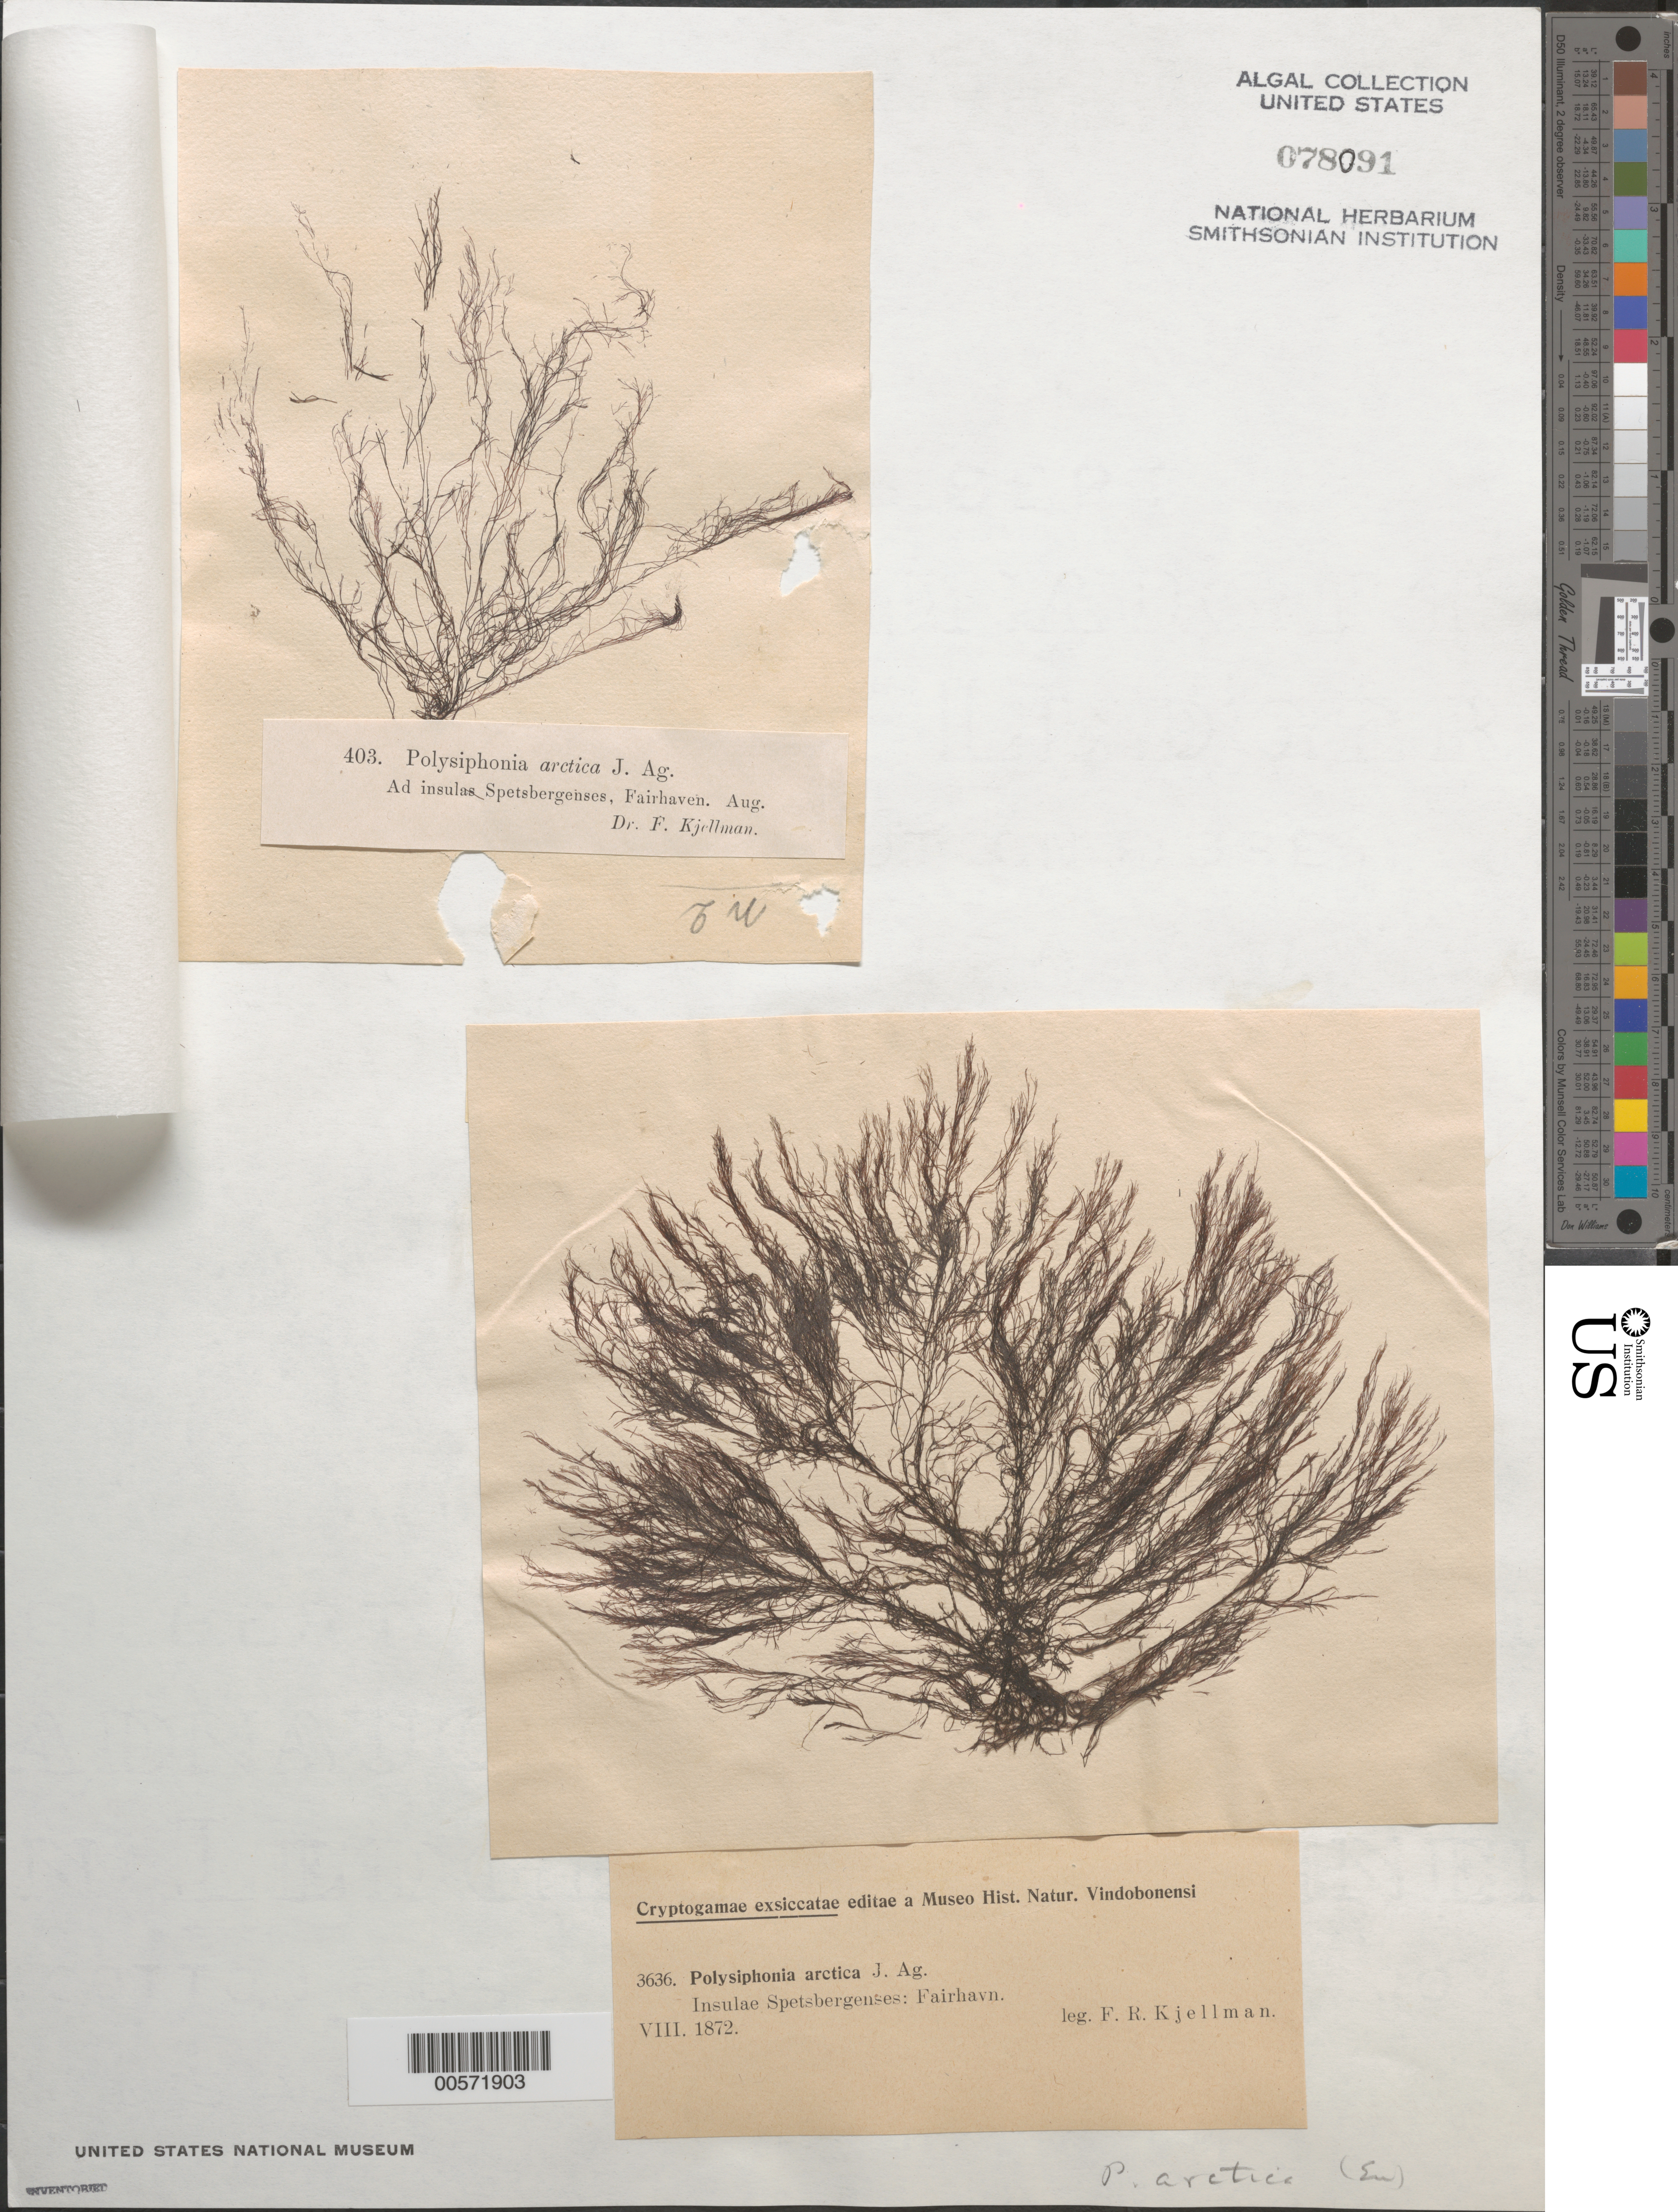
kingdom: Plantae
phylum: Rhodophyta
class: Florideophyceae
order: Ceramiales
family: Rhodomelaceae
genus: Savoiea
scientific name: Savoiea arctica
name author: (J. Agardh) M.J. Wynne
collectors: F. R. Kjellman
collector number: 3636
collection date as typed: Aug 1872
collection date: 1872-08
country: Norway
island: Spitsbergen (Insulae Spetsbergenses)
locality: Fairhavn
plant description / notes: Kryptogamae Exsiccatae Museo Hist. Natur. Vindobonensi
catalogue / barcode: US 78091